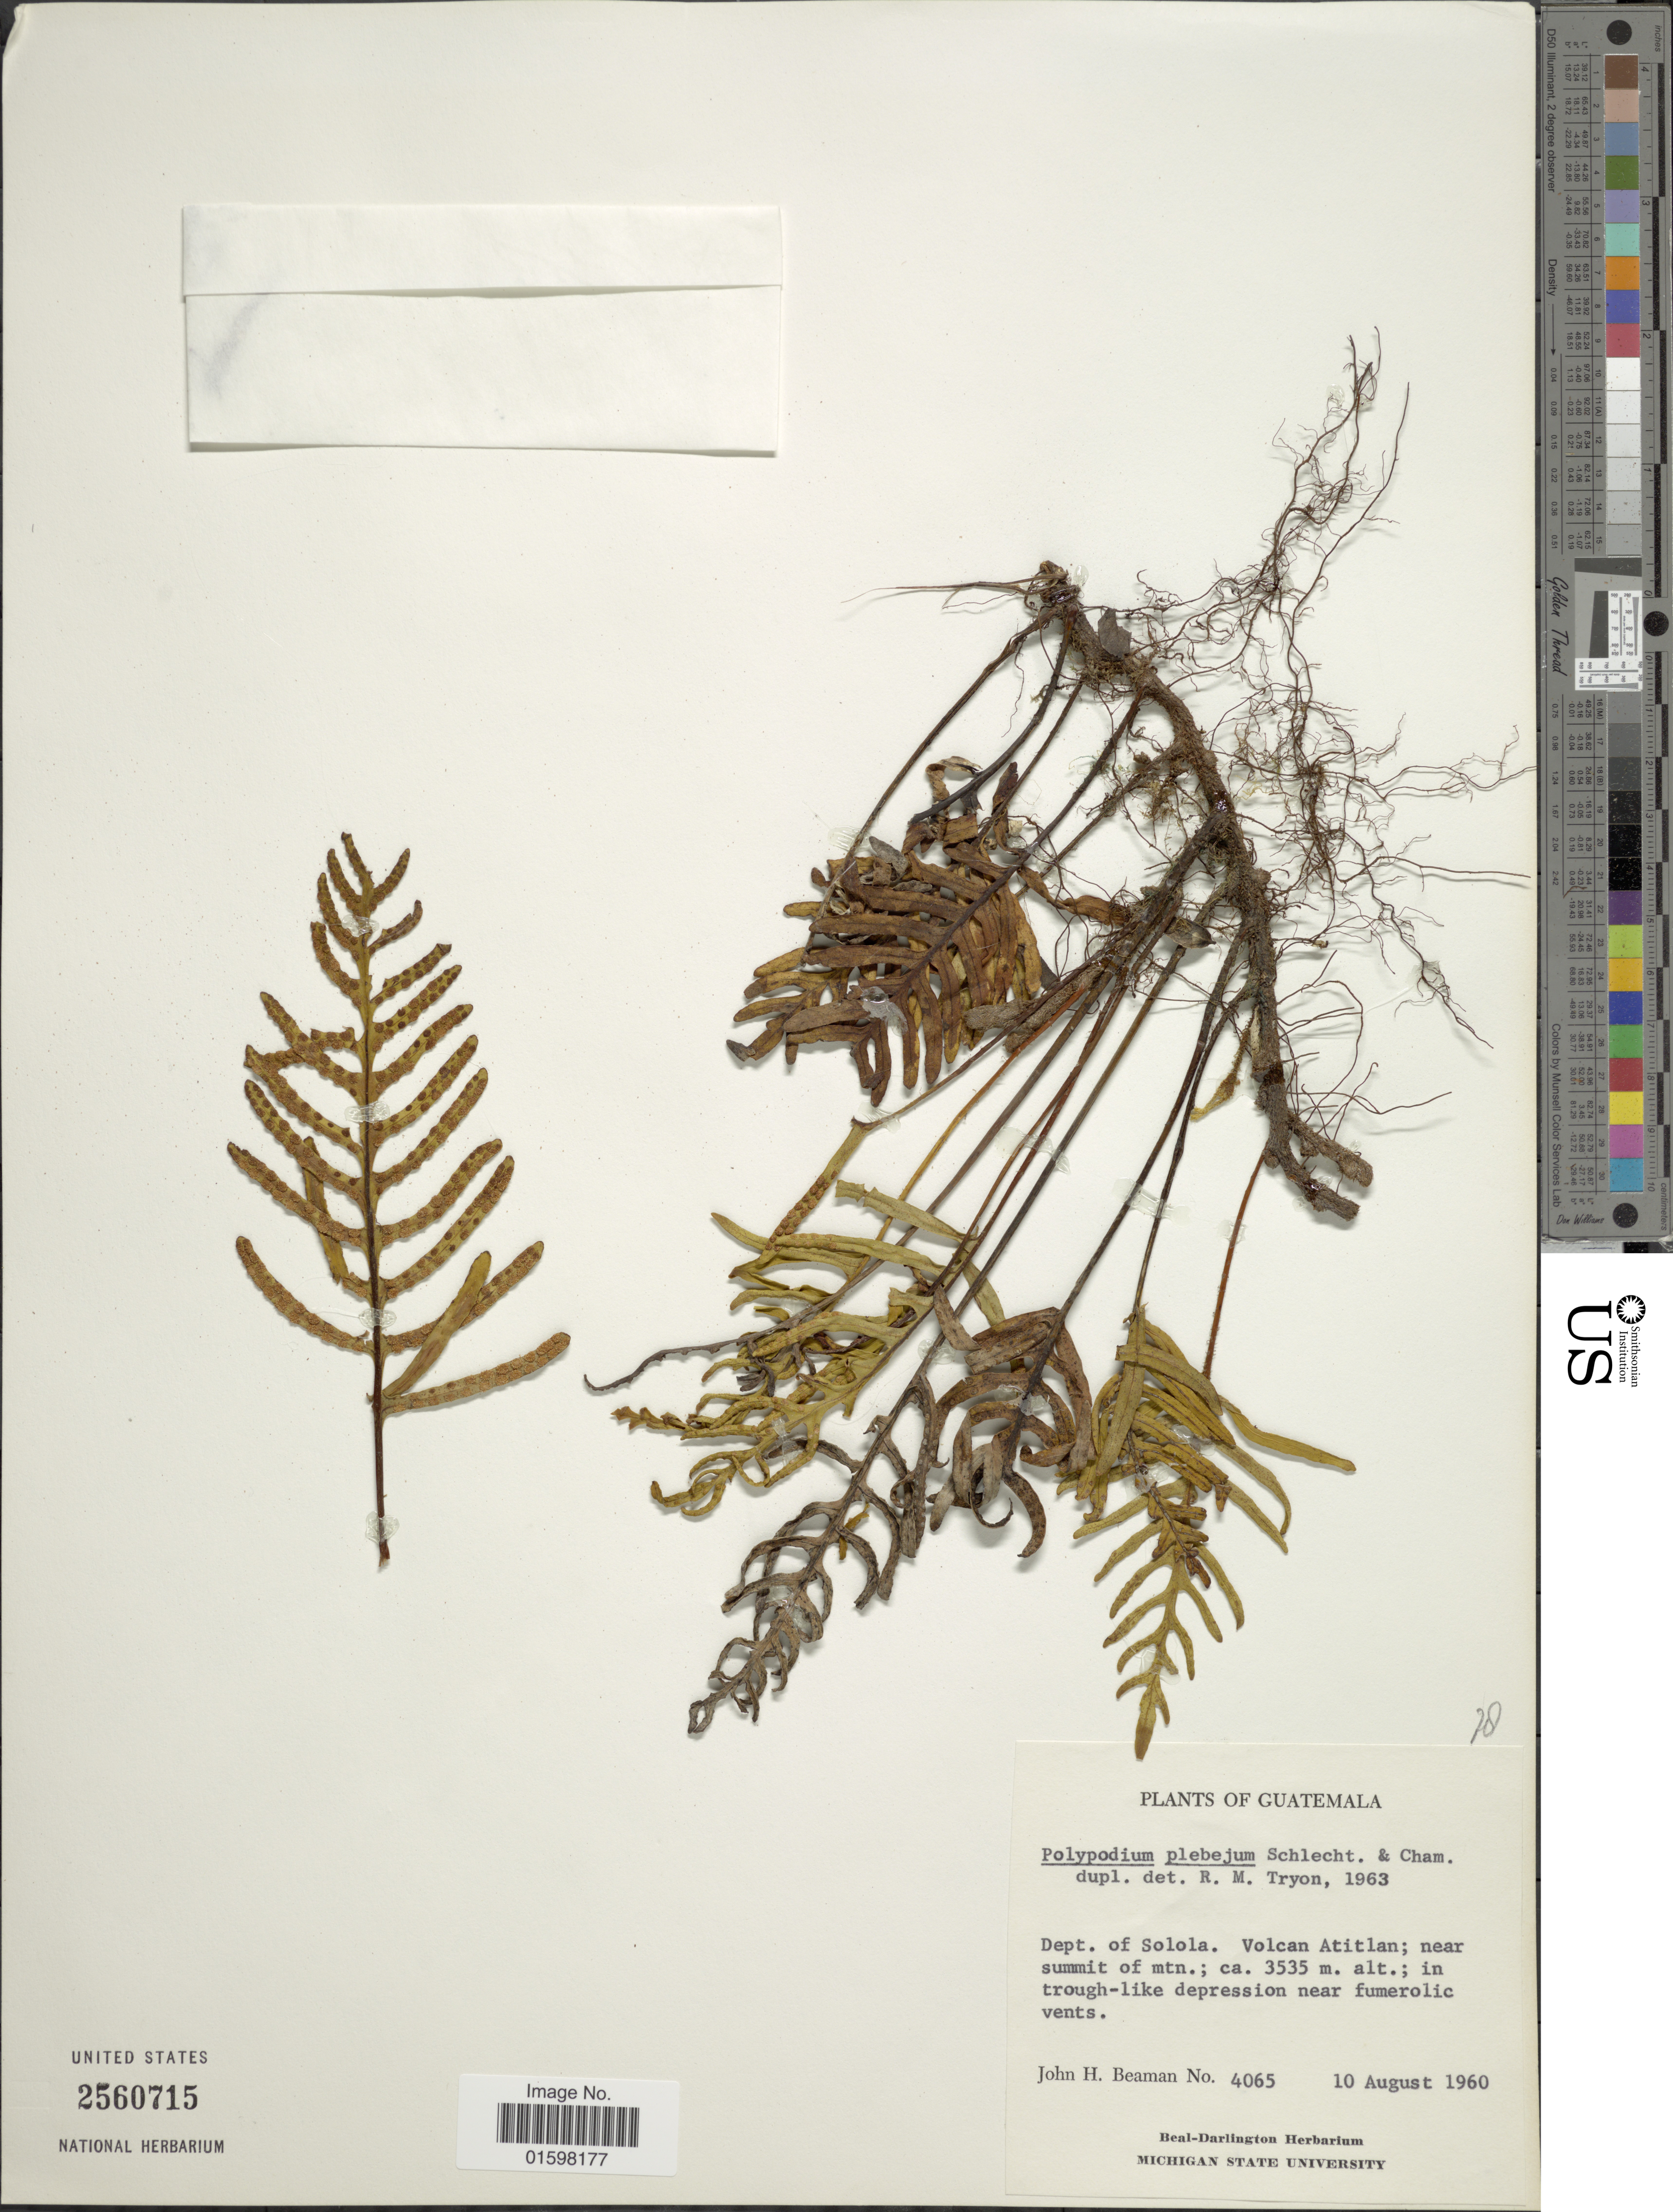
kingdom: Plantae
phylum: Tracheophyta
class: Polypodiopsida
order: Polypodiales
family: Polypodiaceae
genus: Pleopeltis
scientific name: Pleopeltis plebeia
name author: (Schltdl. ex Cham.) A.R. Sm. & Tejero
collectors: J. H. Beaman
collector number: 4065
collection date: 1960-08-10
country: Guatemala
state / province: Sololá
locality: Dept. of Solola. Volcan Atitlan; near summit of mtn.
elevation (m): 3535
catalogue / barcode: US 2560715